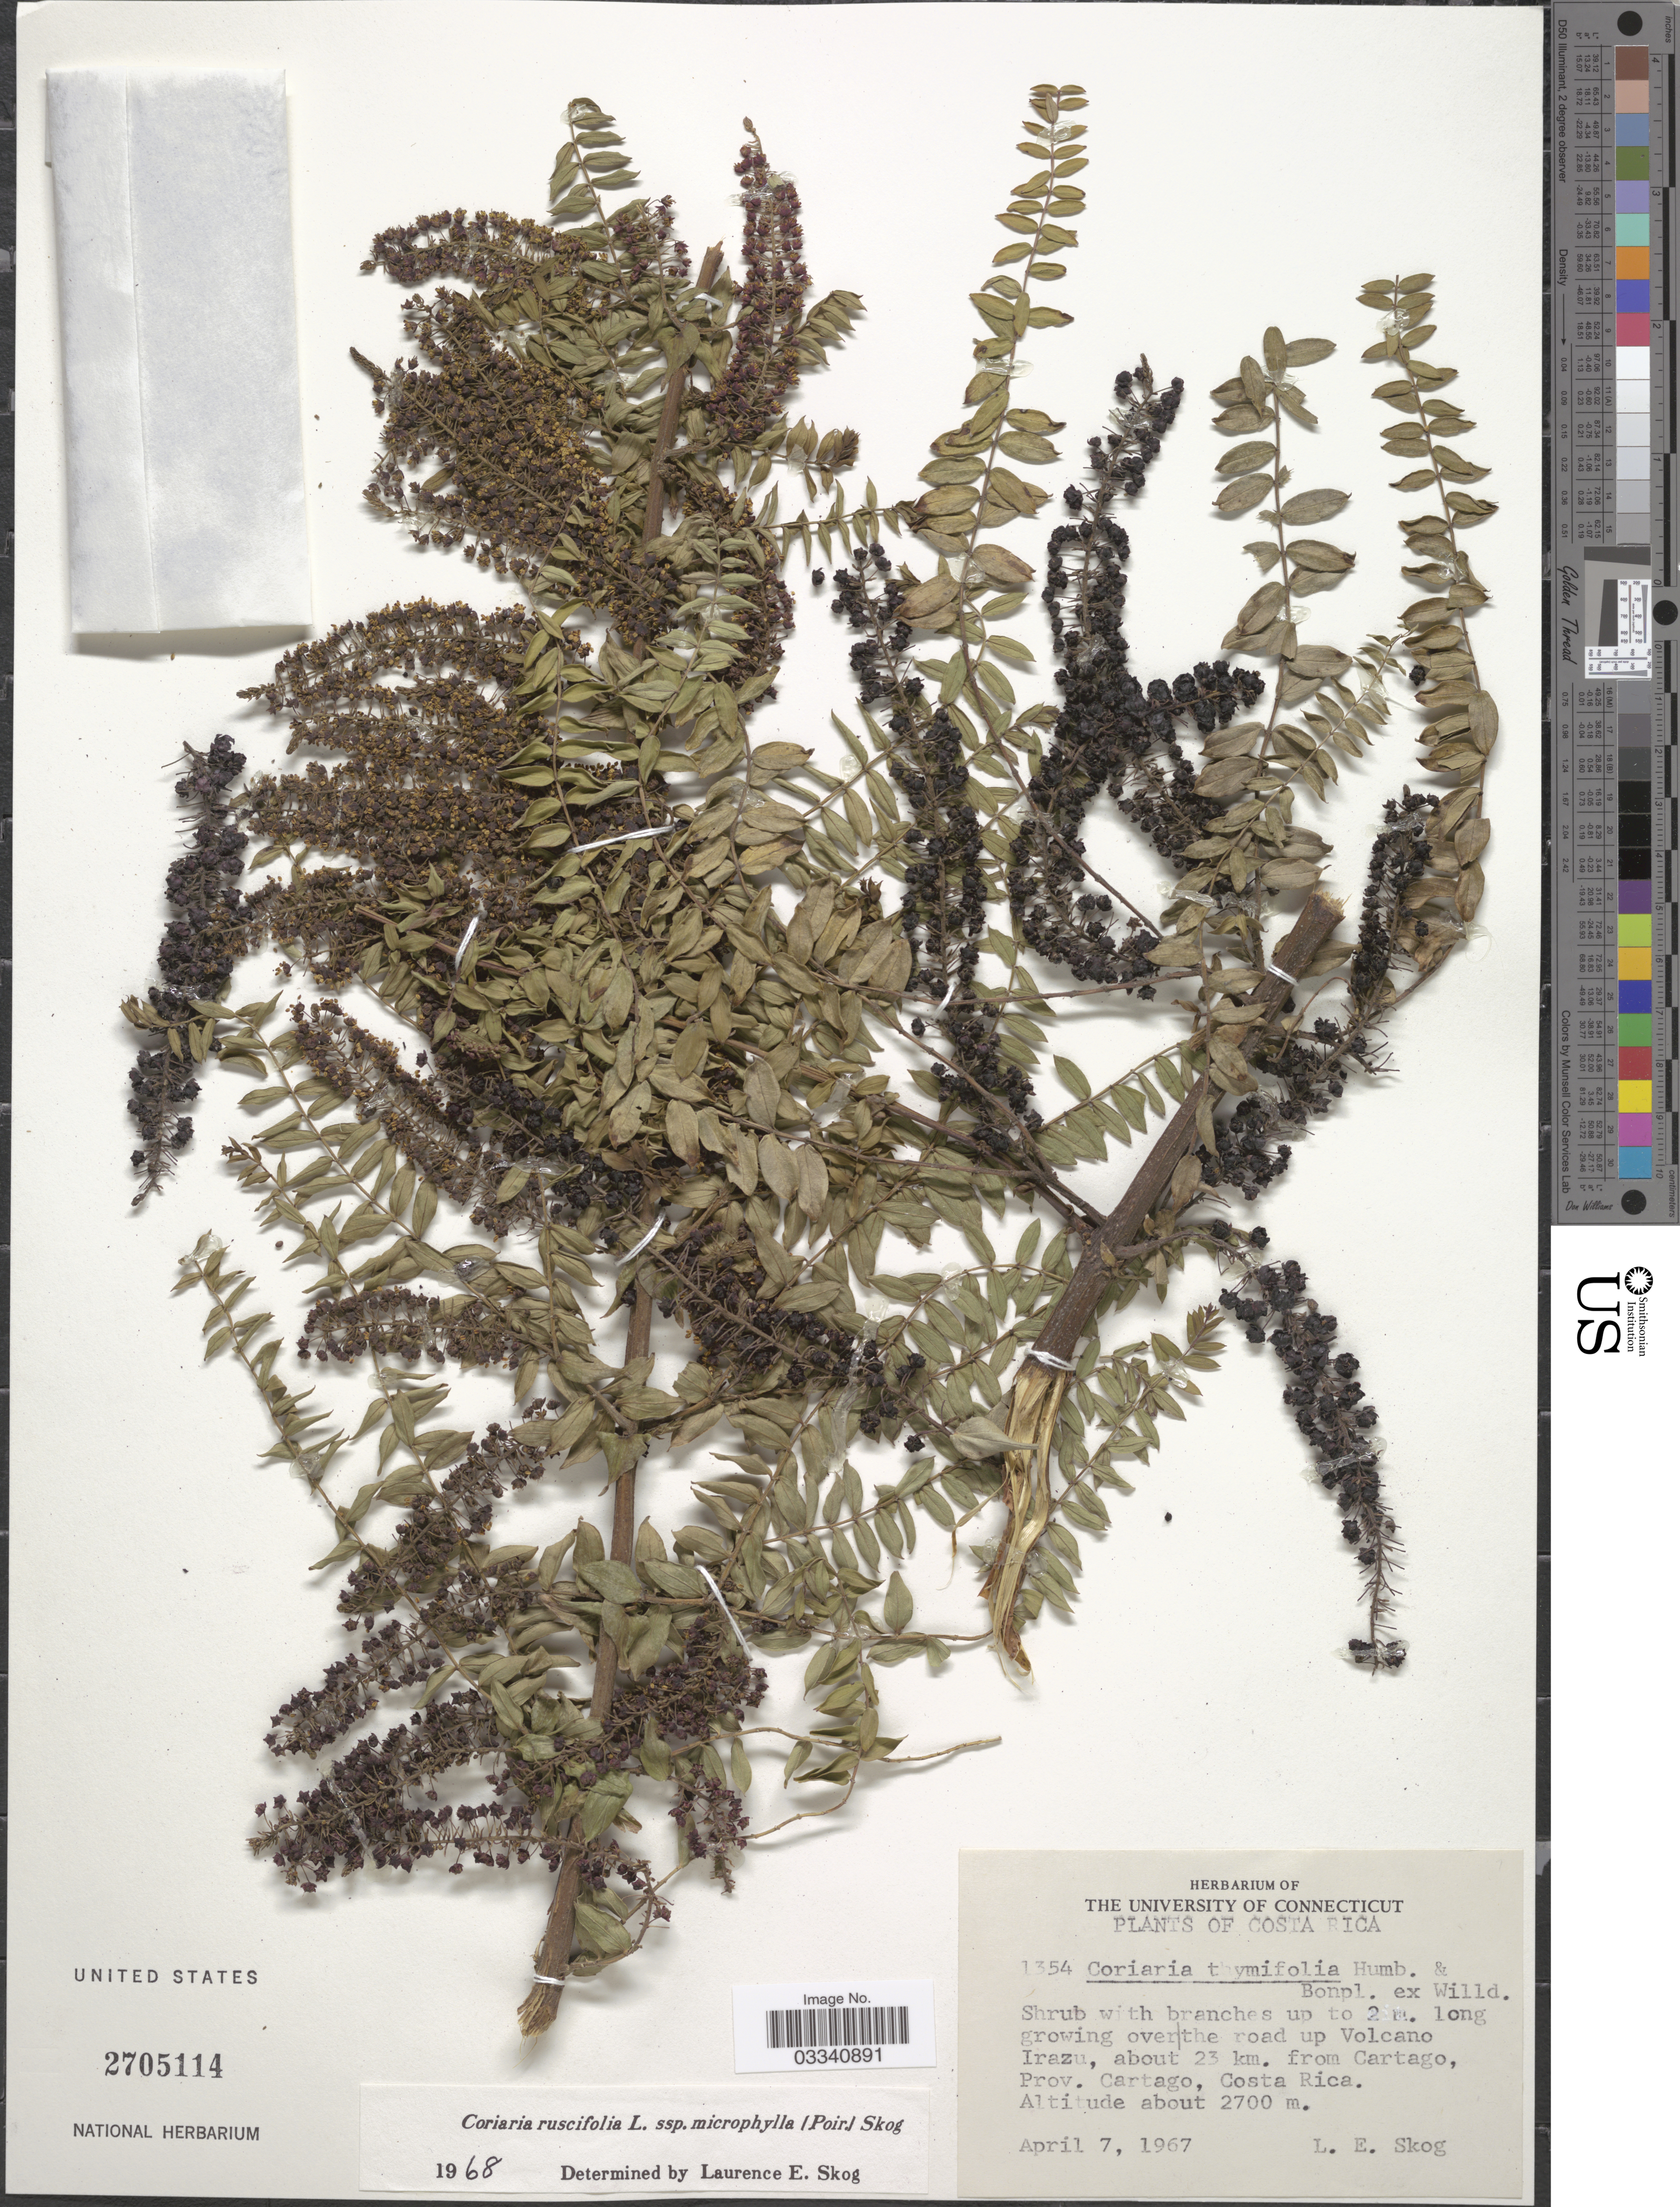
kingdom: Plantae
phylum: Tracheophyta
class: Magnoliopsida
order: Cucurbitales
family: Coriariaceae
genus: Coriaria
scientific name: Coriaria ruscifolia subsp. microphylla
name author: (Poir.) L.E. Skog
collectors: L. E. Skog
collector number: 1354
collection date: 1967-04-07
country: Costa Rica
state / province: Cartago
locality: The road up Volcano Irazu, about 23 km. from Cartago.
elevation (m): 2700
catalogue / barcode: US 2705114